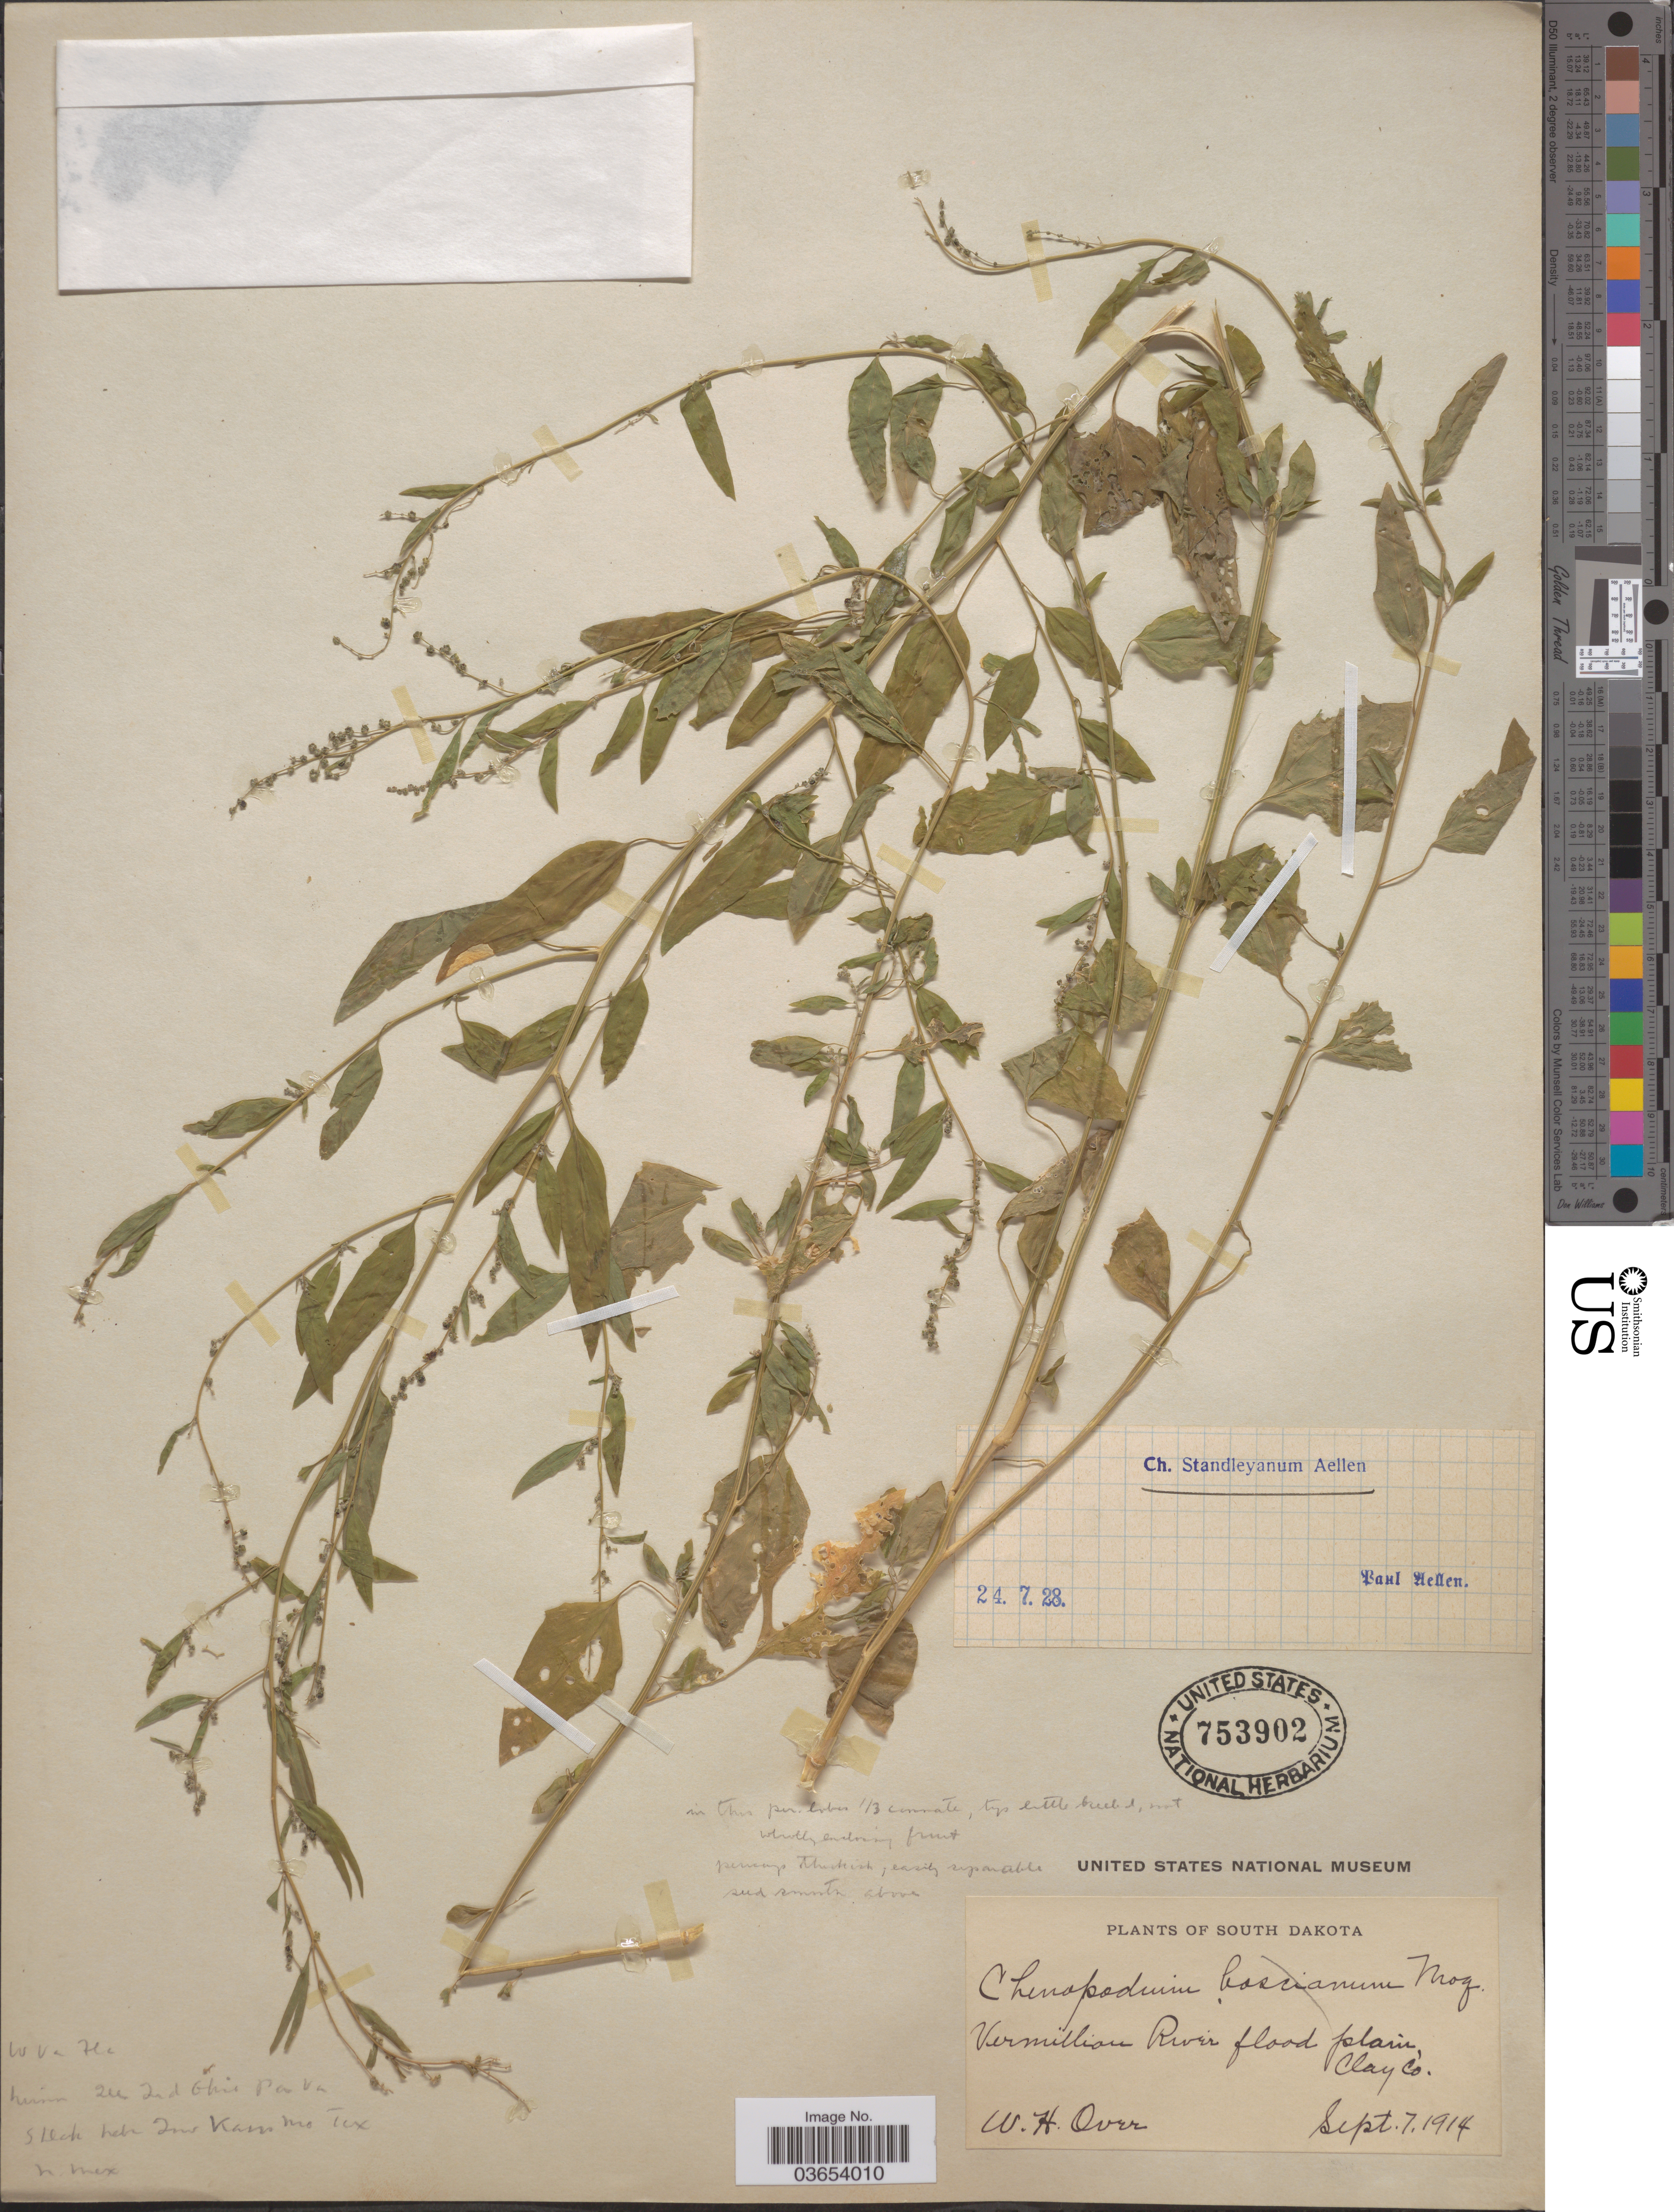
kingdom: Plantae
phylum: Tracheophyta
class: Magnoliopsida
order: Caryophyllales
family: Amaranthaceae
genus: Chenopodium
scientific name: Chenopodium standleyanum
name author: Aellen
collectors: W. Over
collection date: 1914-09-07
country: United States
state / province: South Dakota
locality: Vermillion River flood plain, Clay Co.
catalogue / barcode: US 753902